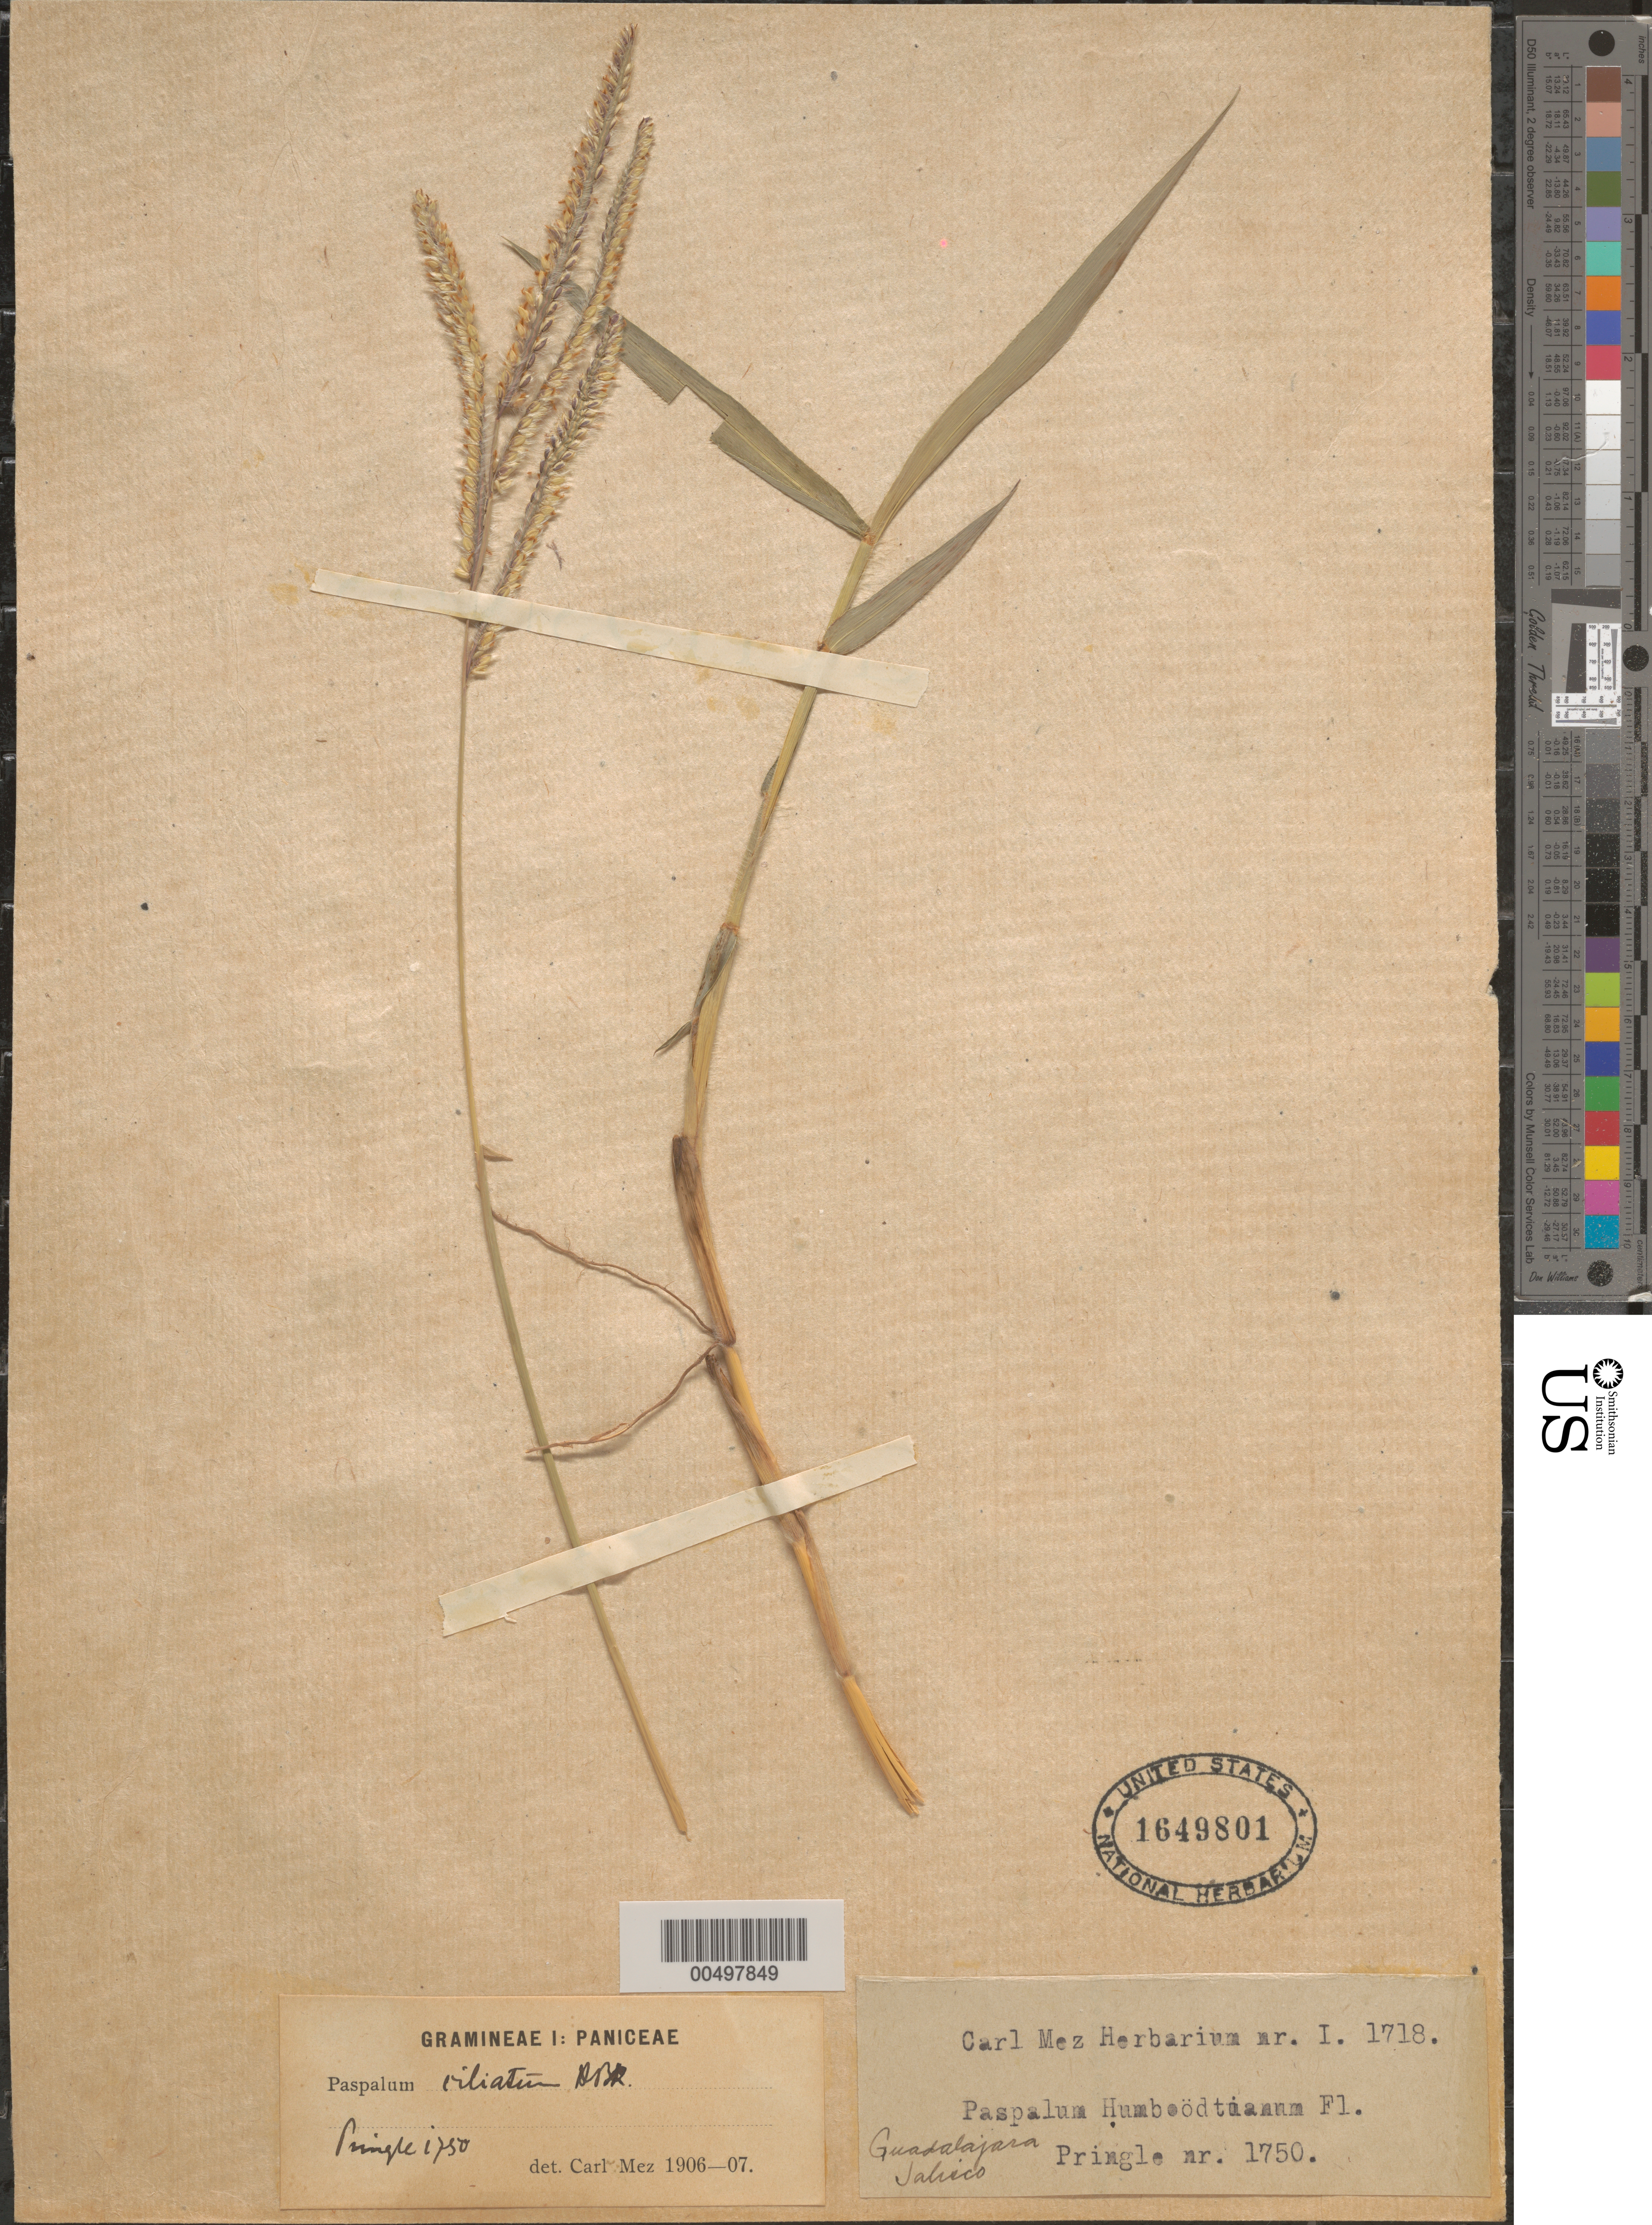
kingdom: Plantae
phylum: Tracheophyta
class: Liliopsida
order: Poales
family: Poaceae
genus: Paspalum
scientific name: Paspalum humboldtianum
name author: Flüggé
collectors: C. G. Pringle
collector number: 1750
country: Mexico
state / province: Jalisco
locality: Guadalajara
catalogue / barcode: US 1649801